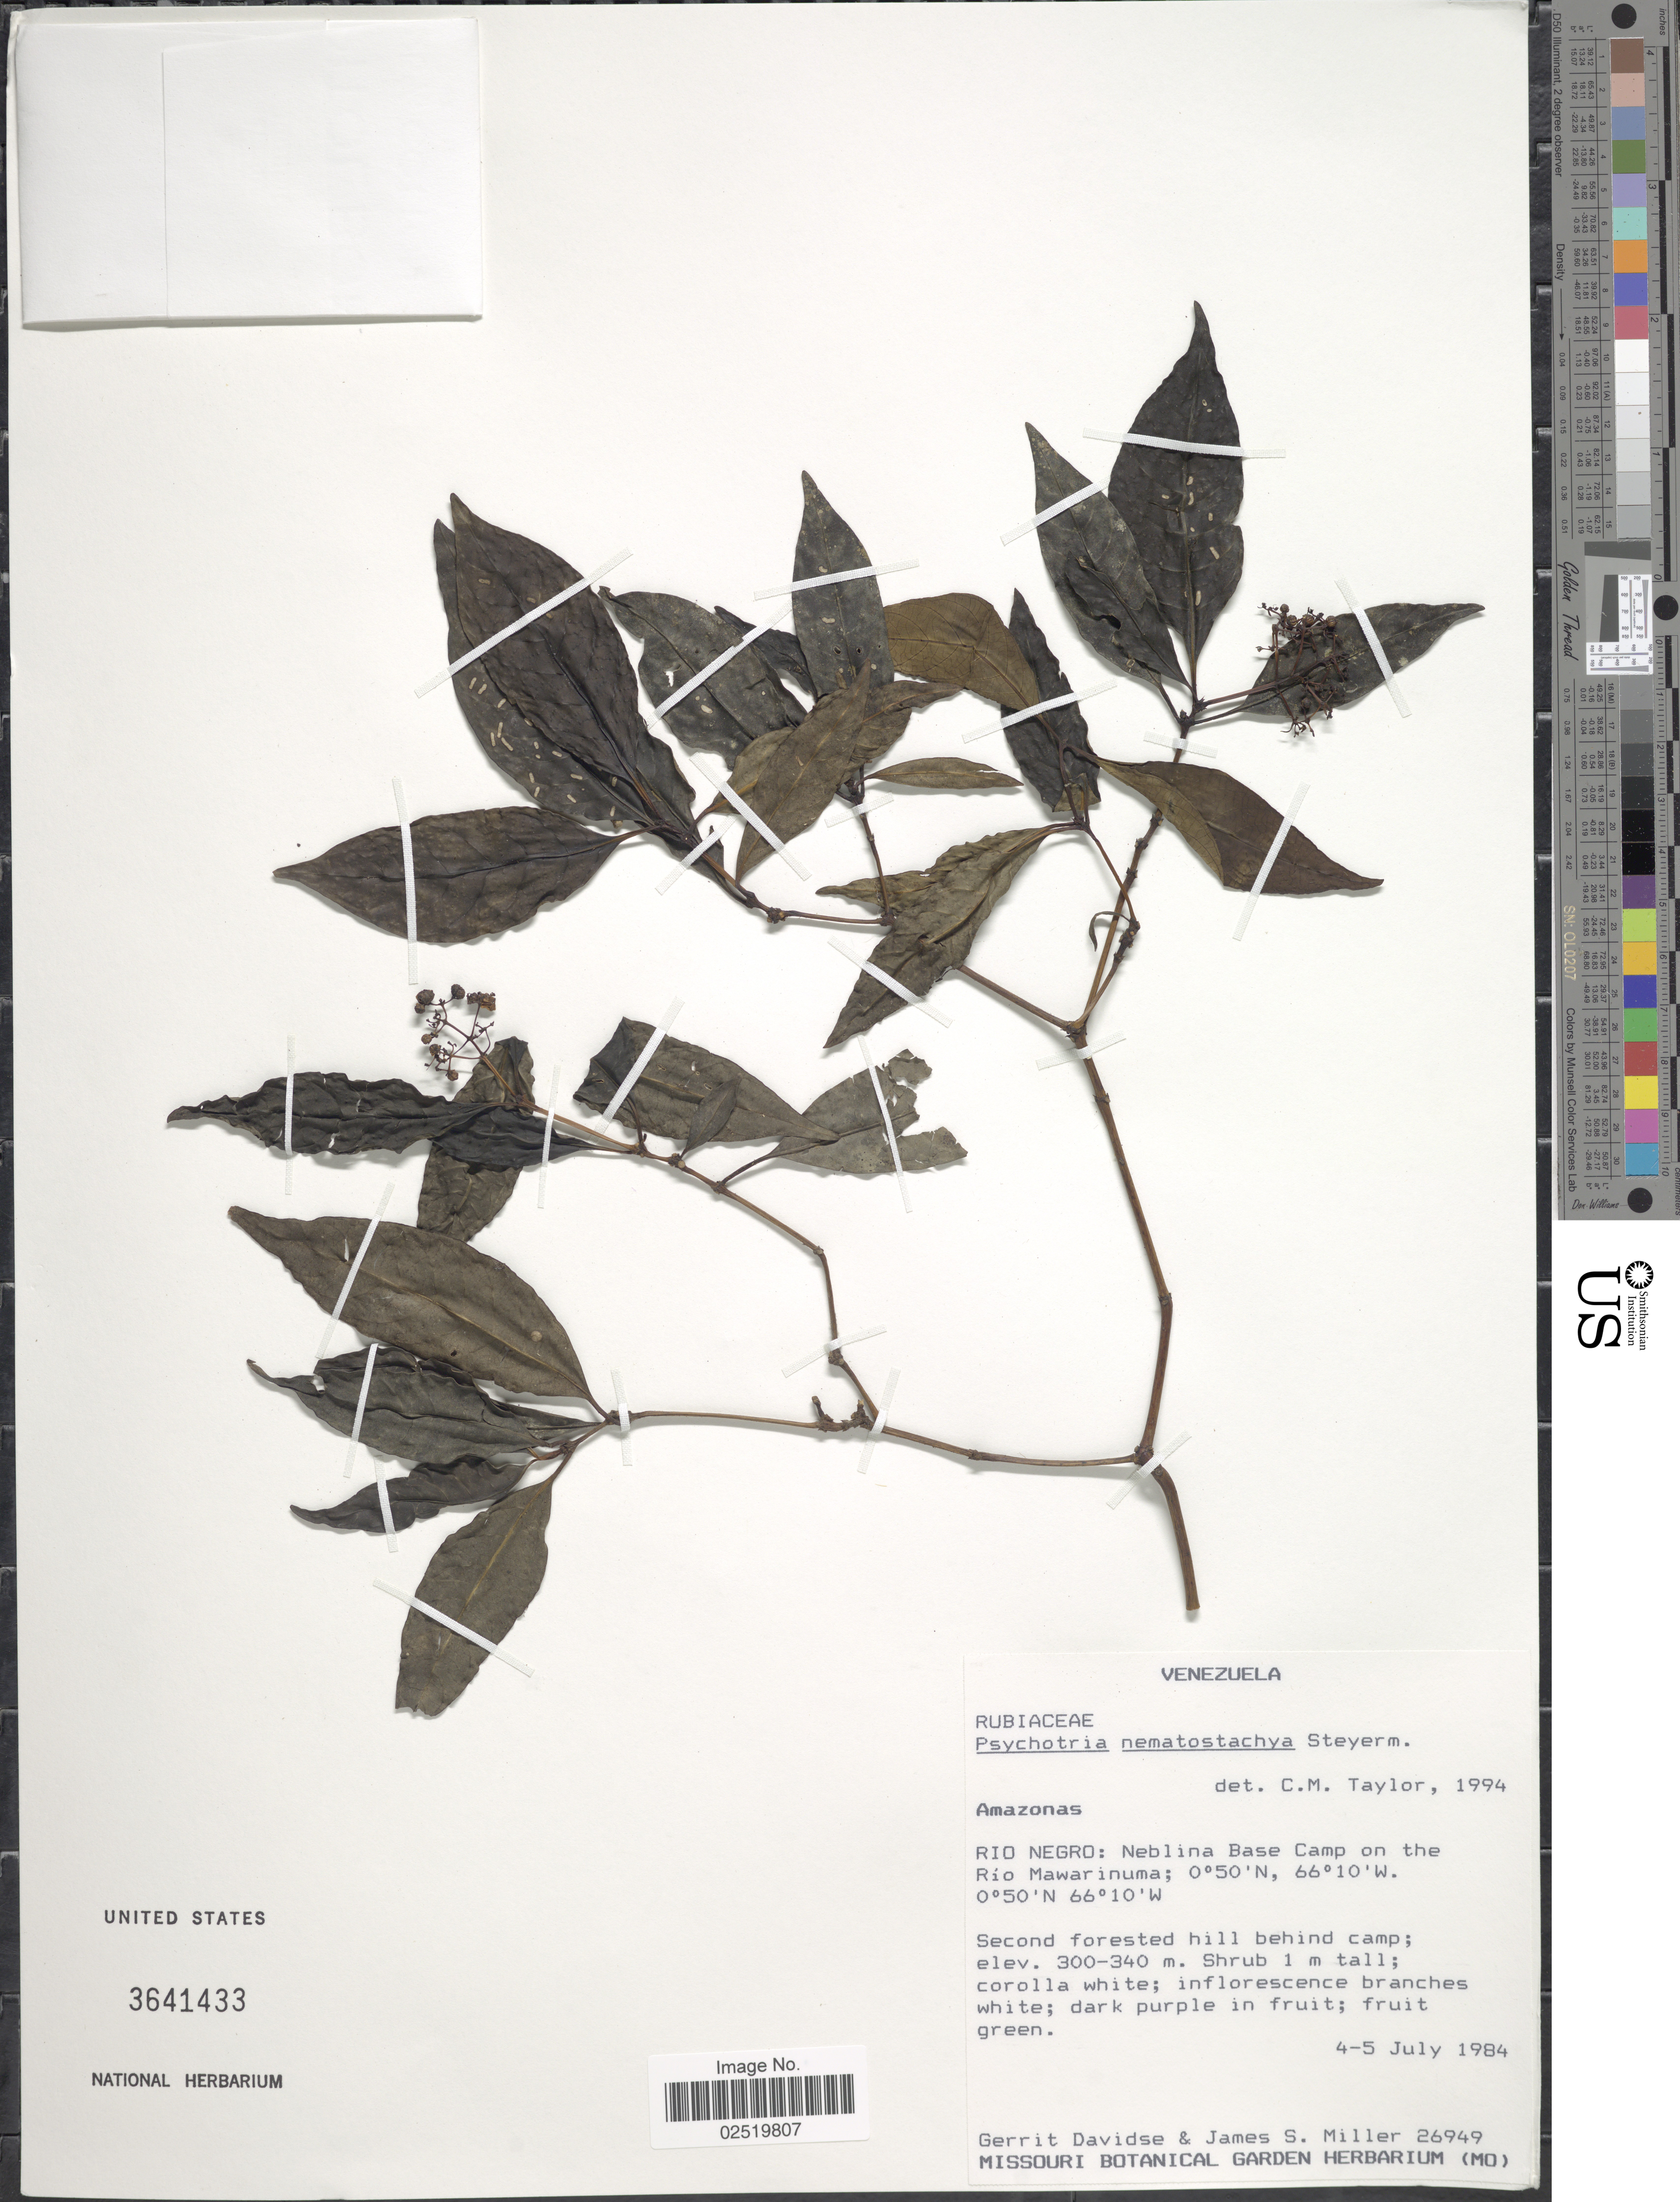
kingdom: Plantae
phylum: Tracheophyta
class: Magnoliopsida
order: Gentianales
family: Rubiaceae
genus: Psychotria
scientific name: Psychotria nematostachya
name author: Steyerm.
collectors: G. Davidse & J. S. Miller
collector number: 26949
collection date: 1984-07-04/1984-07-05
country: Venezuela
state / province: Amazonas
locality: Rio Negro: Neblina Base Camp on the Rio Mawarinuma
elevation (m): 300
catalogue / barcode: US 3641433